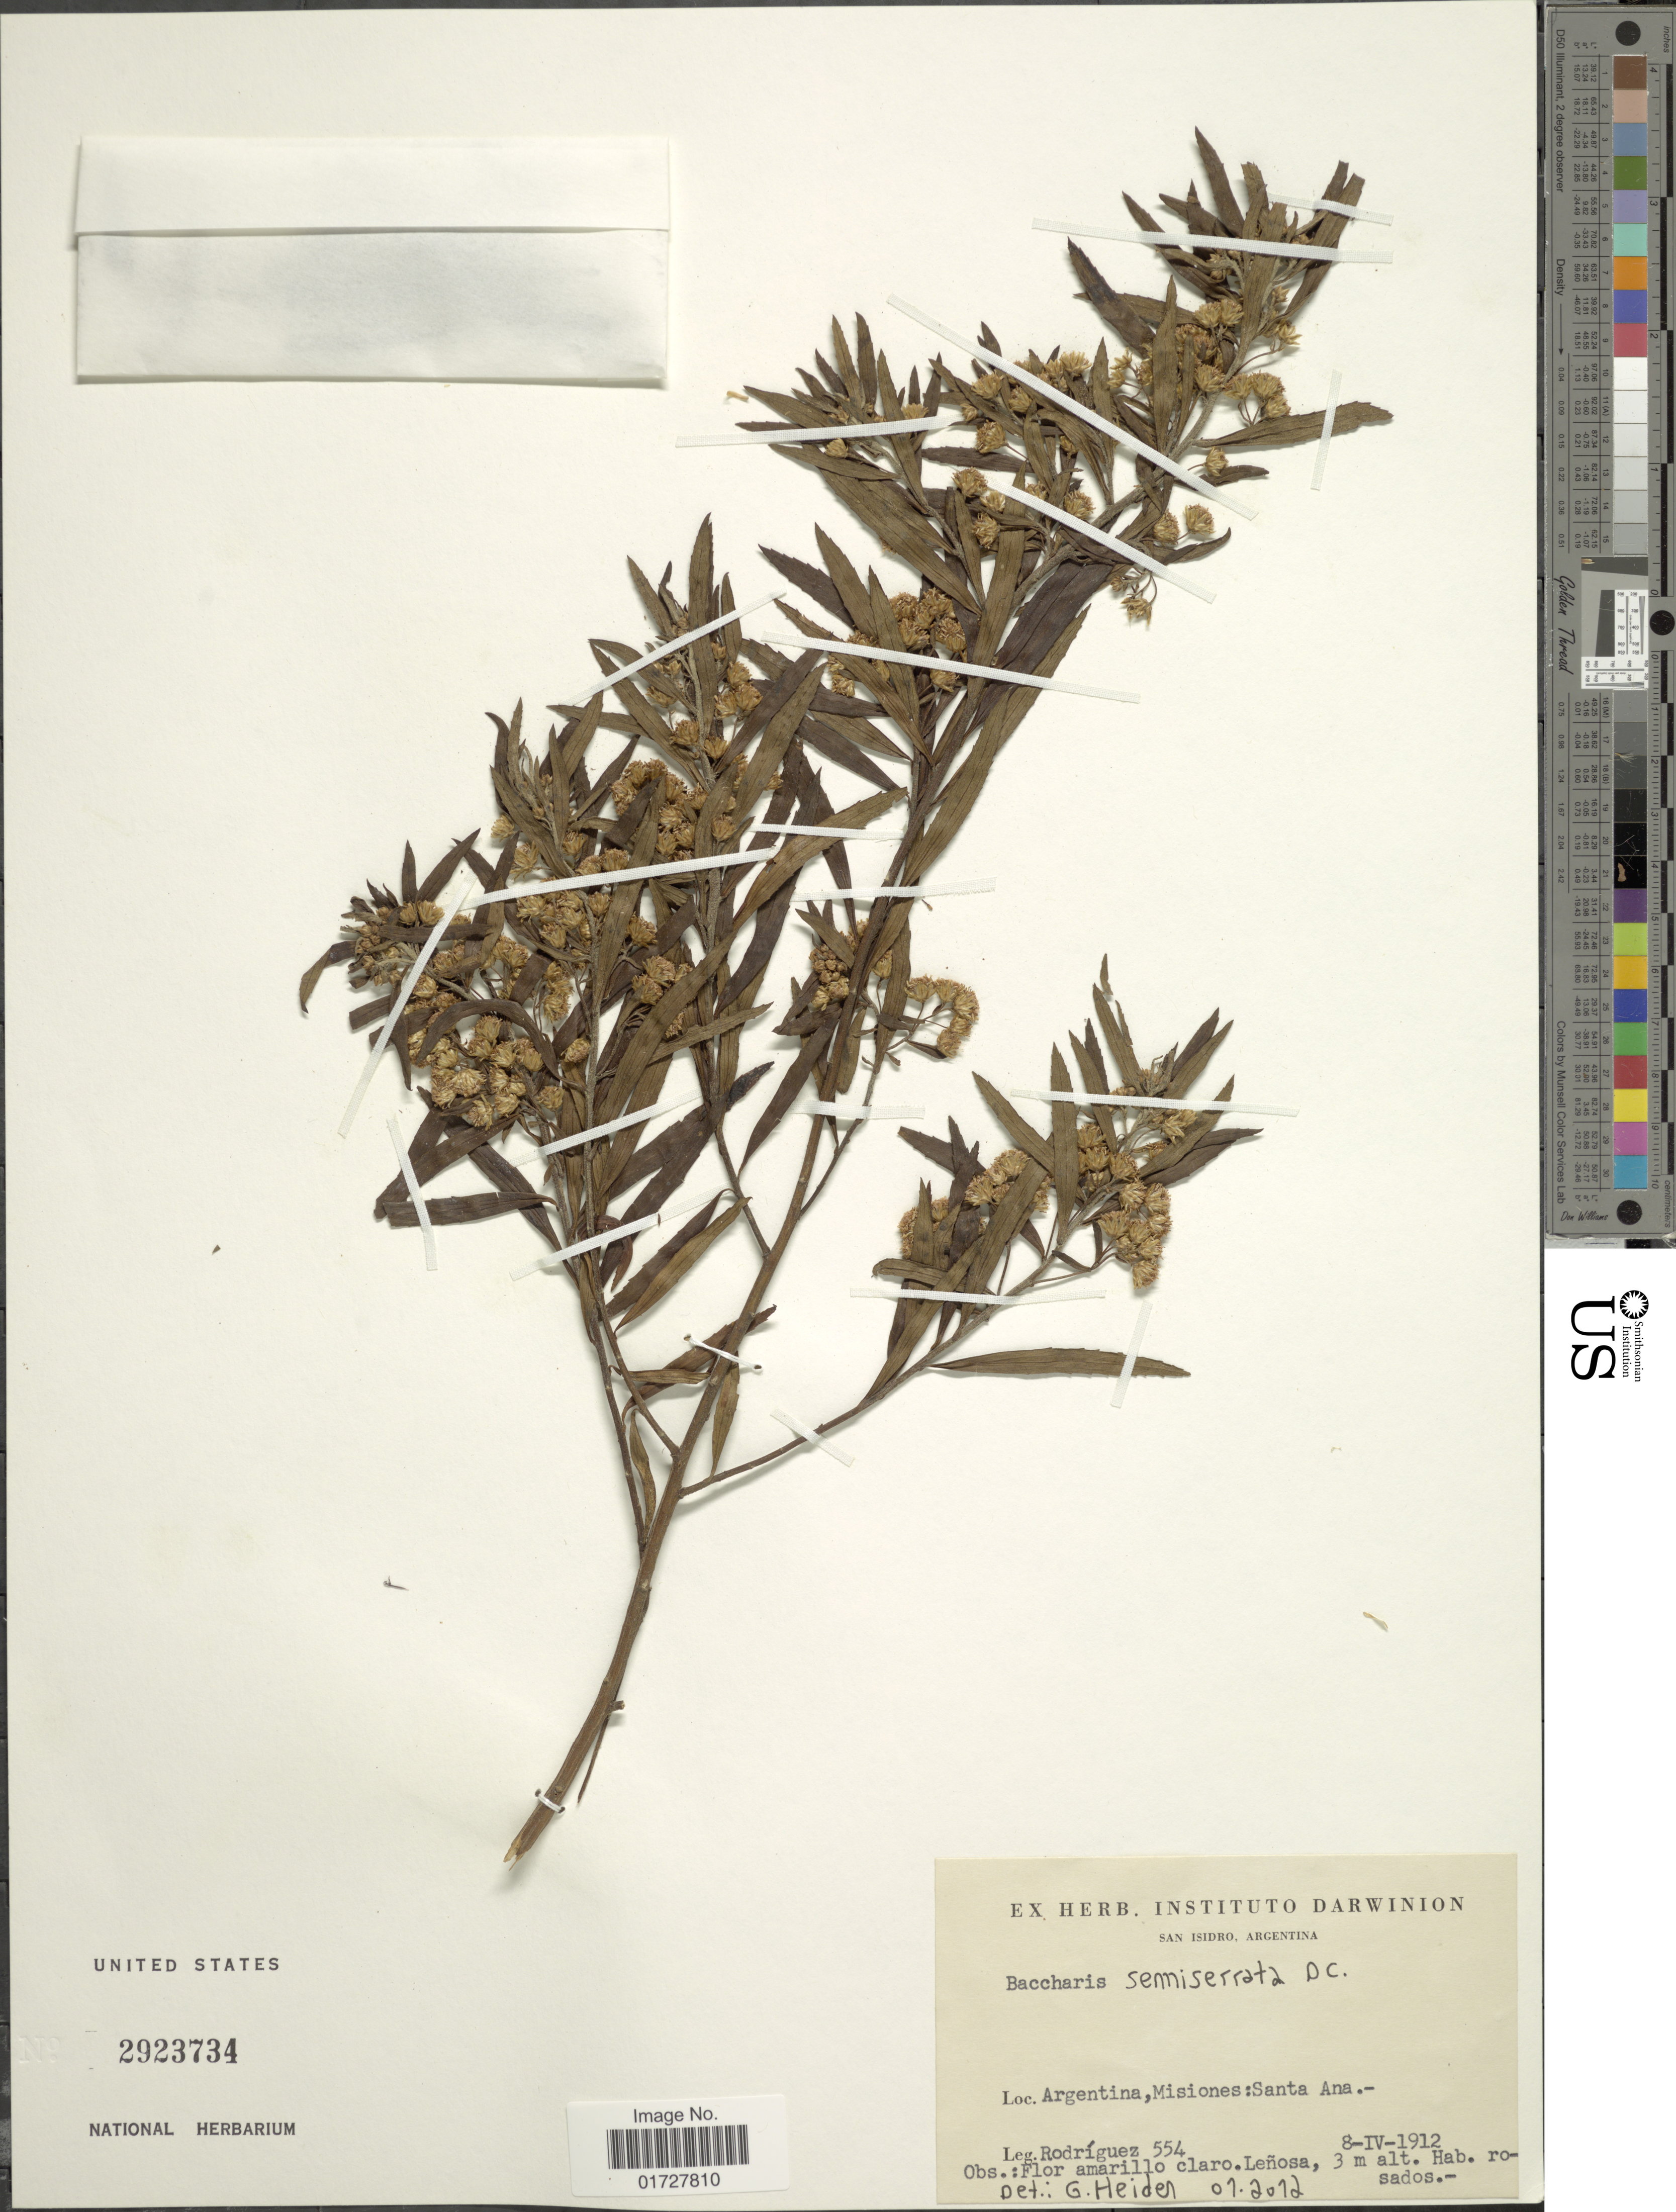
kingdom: Plantae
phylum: Tracheophyta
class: Magnoliopsida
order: Asterales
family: Asteraceae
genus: Baccharis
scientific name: Baccharis semiserrata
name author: DC.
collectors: Rodriguez, --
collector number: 554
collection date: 1912-04-08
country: Argentina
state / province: Misiones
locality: Santa Ana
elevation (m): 3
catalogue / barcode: US 2923734